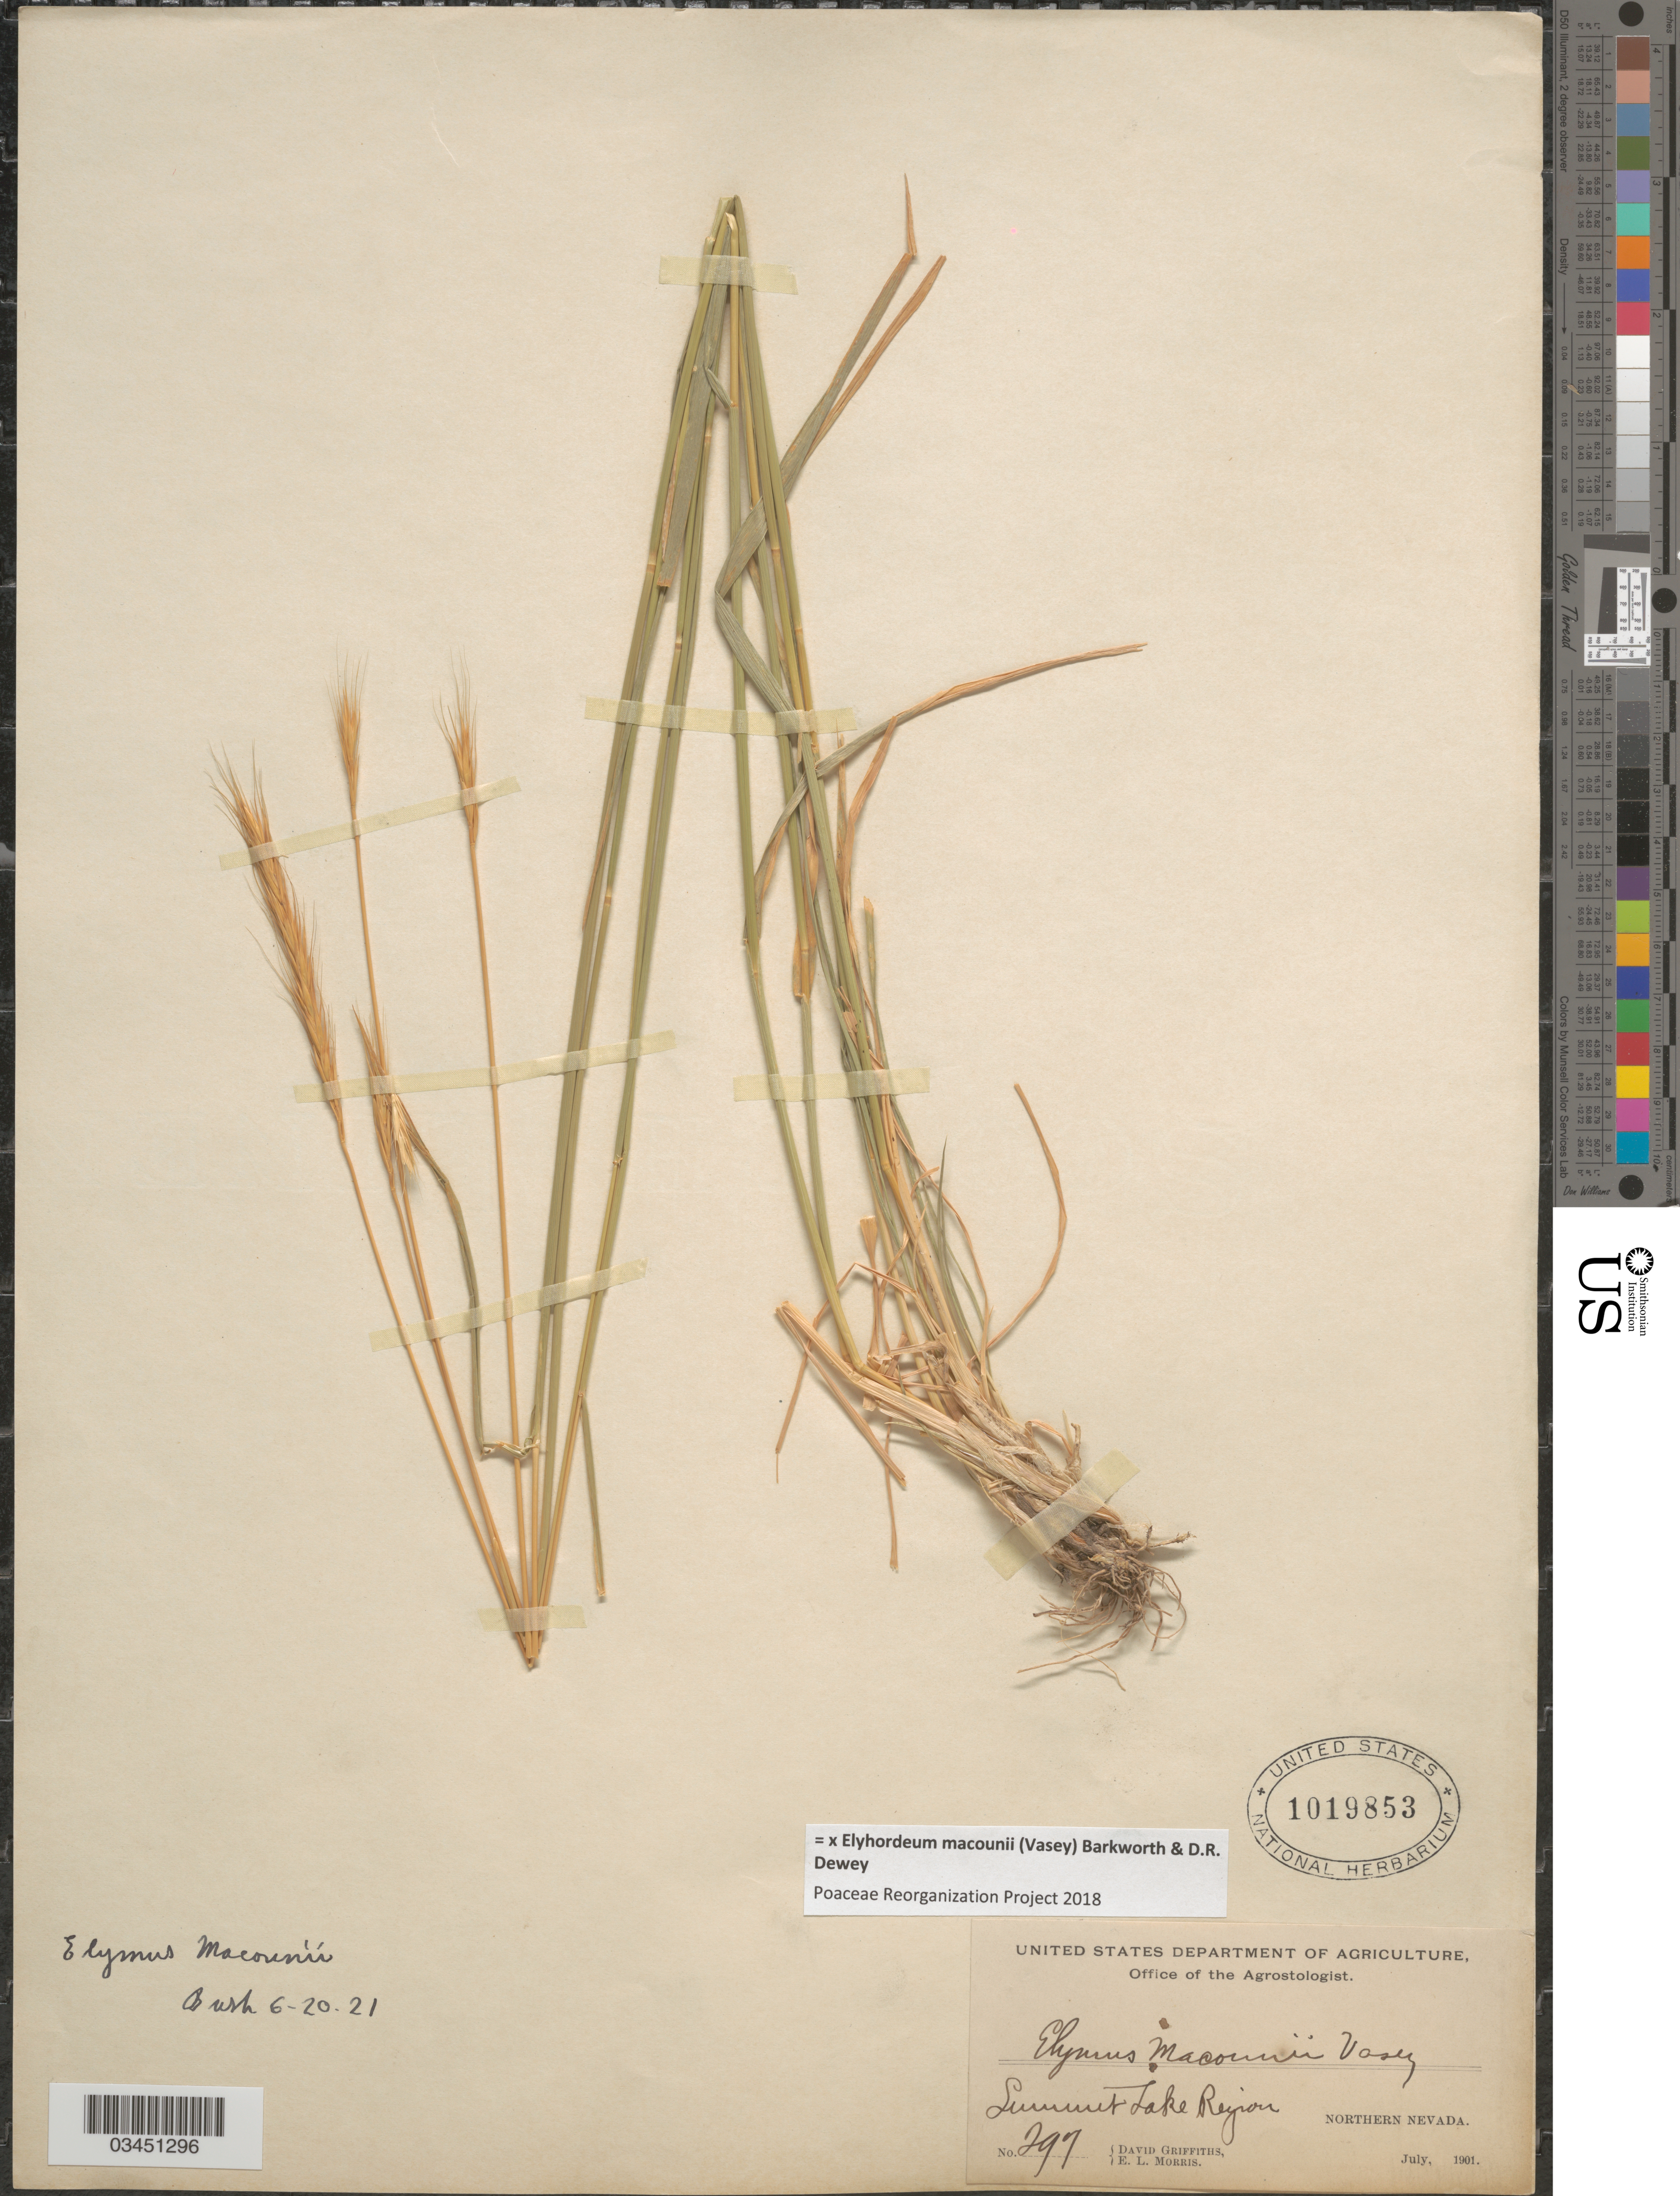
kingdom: Plantae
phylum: Tracheophyta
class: Liliopsida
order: Poales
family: Poaceae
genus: Elyhordeum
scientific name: x Elyhordeum macounii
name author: (Vasey) Barkworth & Dewey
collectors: D. Griffiths & E. Morris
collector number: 297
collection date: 1901-07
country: United States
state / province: Nevada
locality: Summit Lake Region. Northern Nevada.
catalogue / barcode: US 1019853